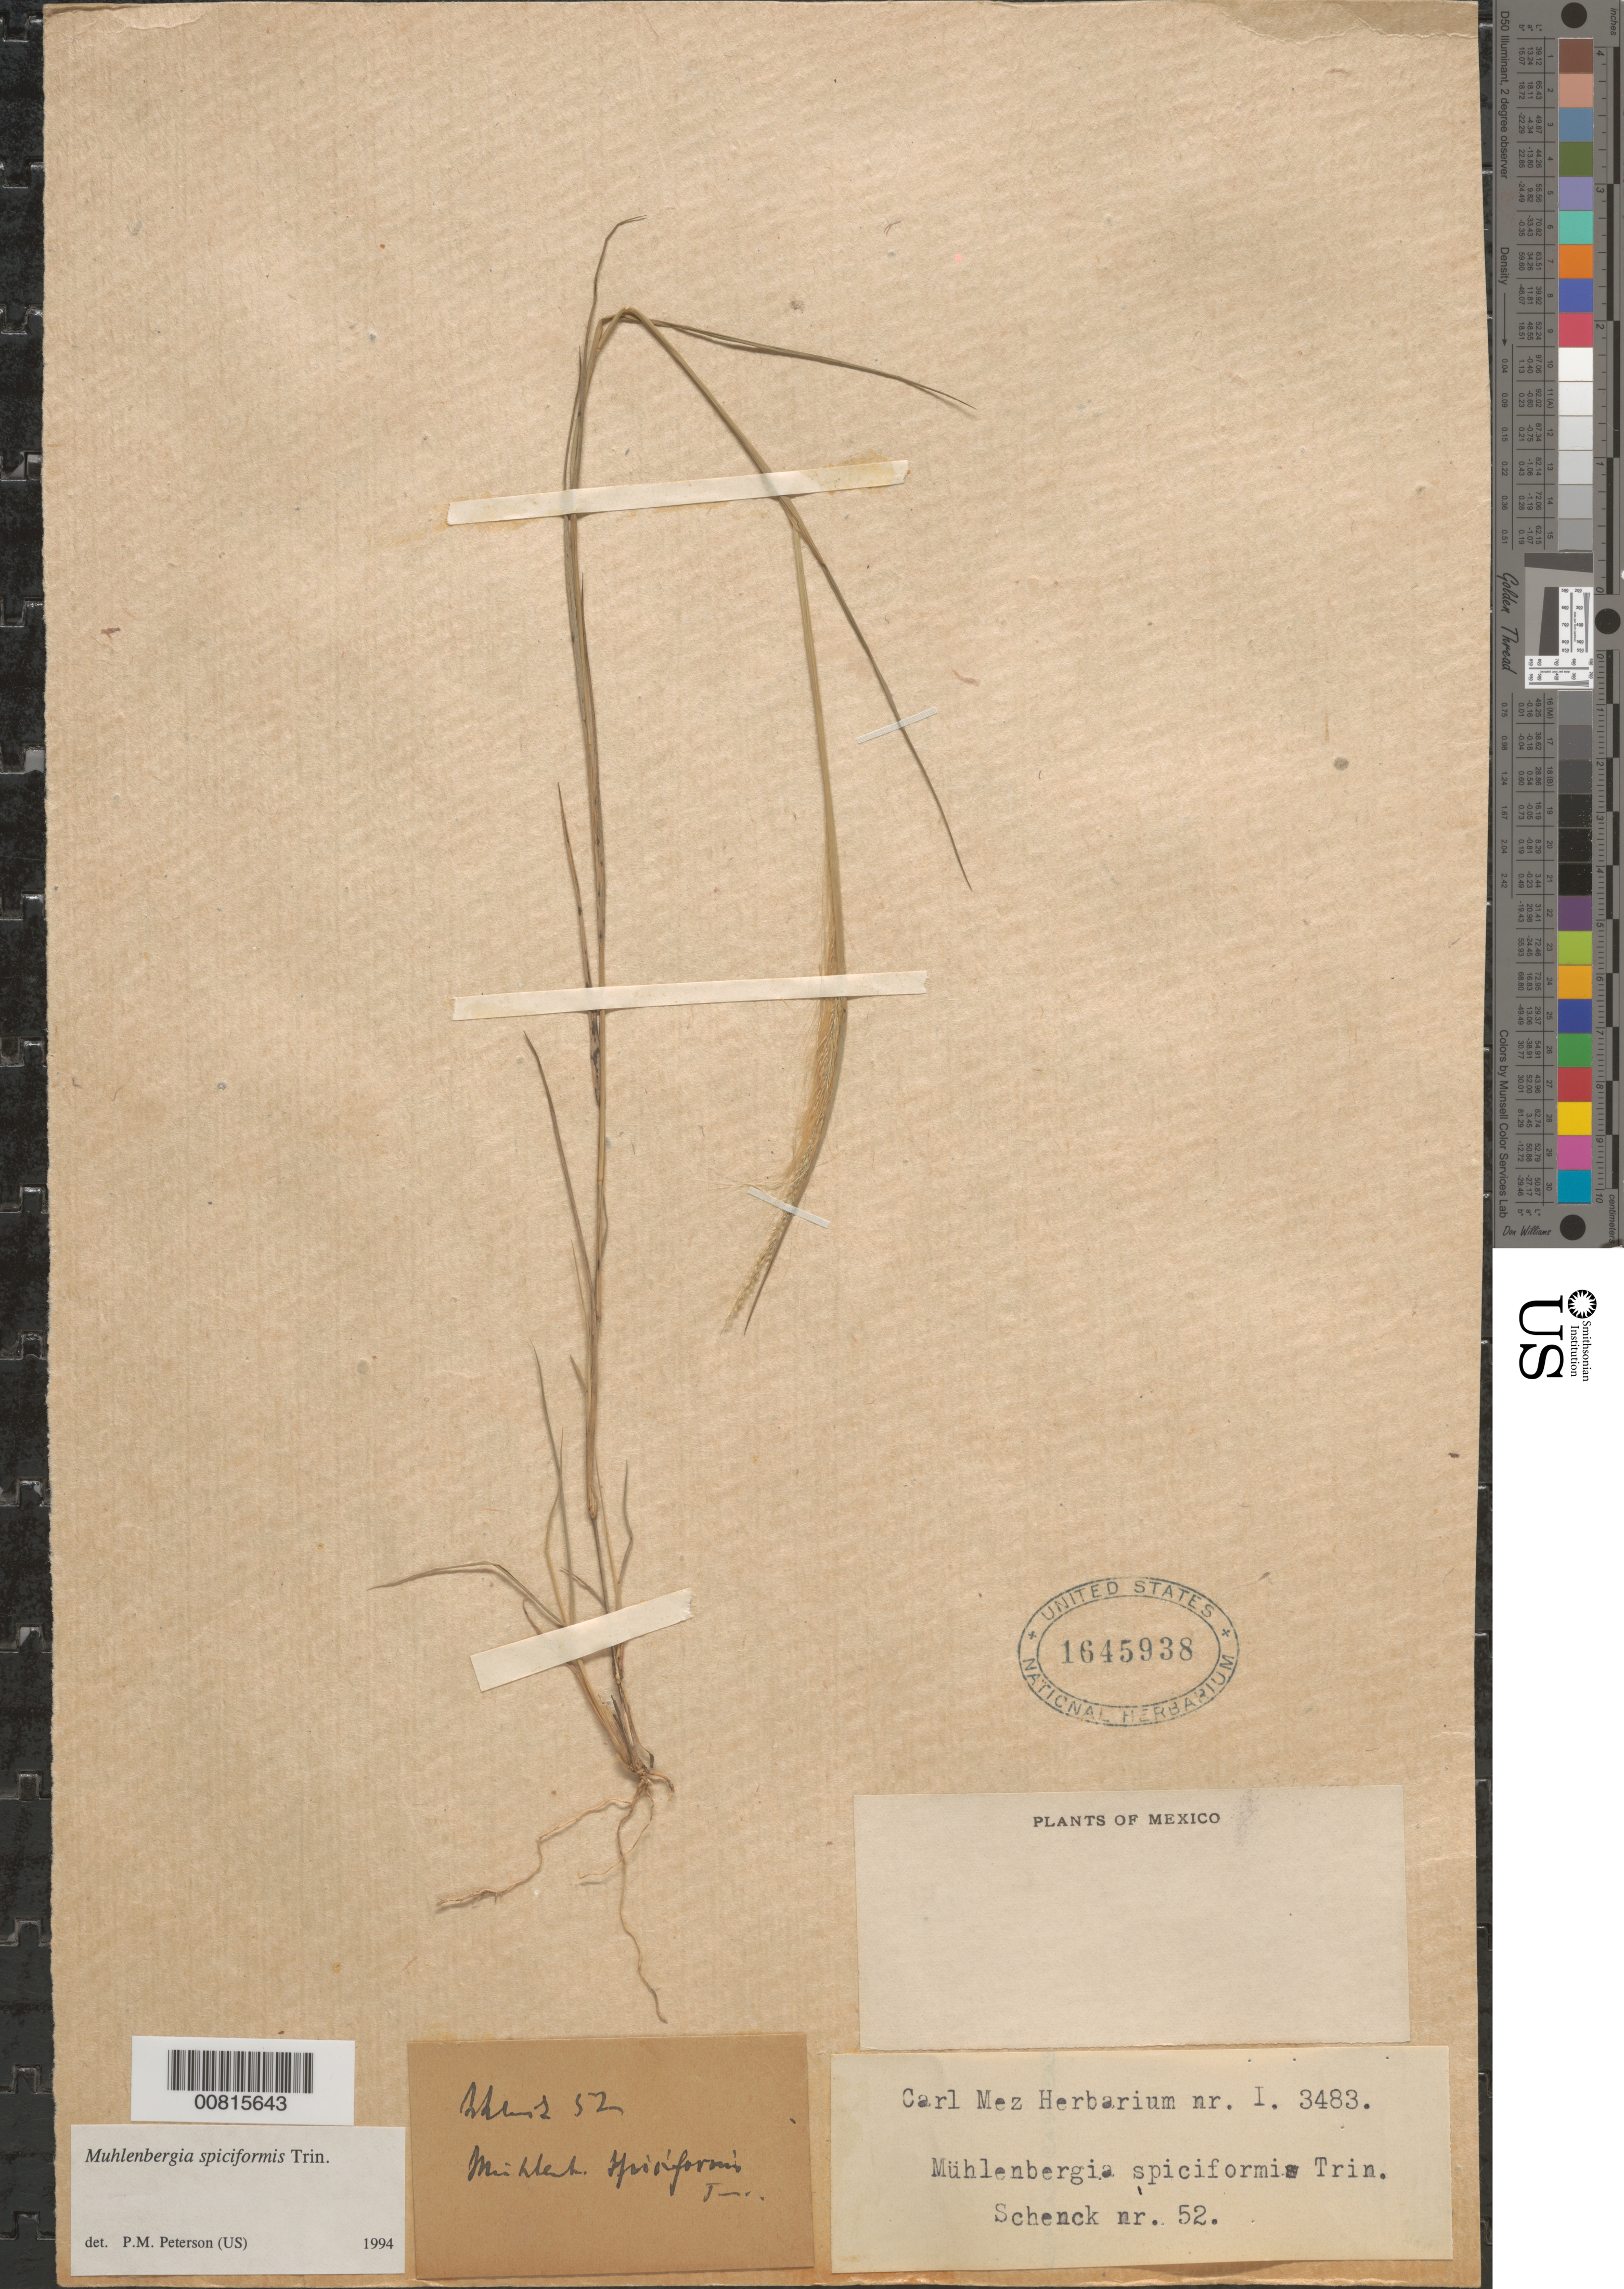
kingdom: Plantae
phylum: Tracheophyta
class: Liliopsida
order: Poales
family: Poaceae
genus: Muhlenbergia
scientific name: Muhlenbergia spiciformis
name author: Trin.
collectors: Schenck, --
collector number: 52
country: Mexico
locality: Mexico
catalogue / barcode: US 1645938